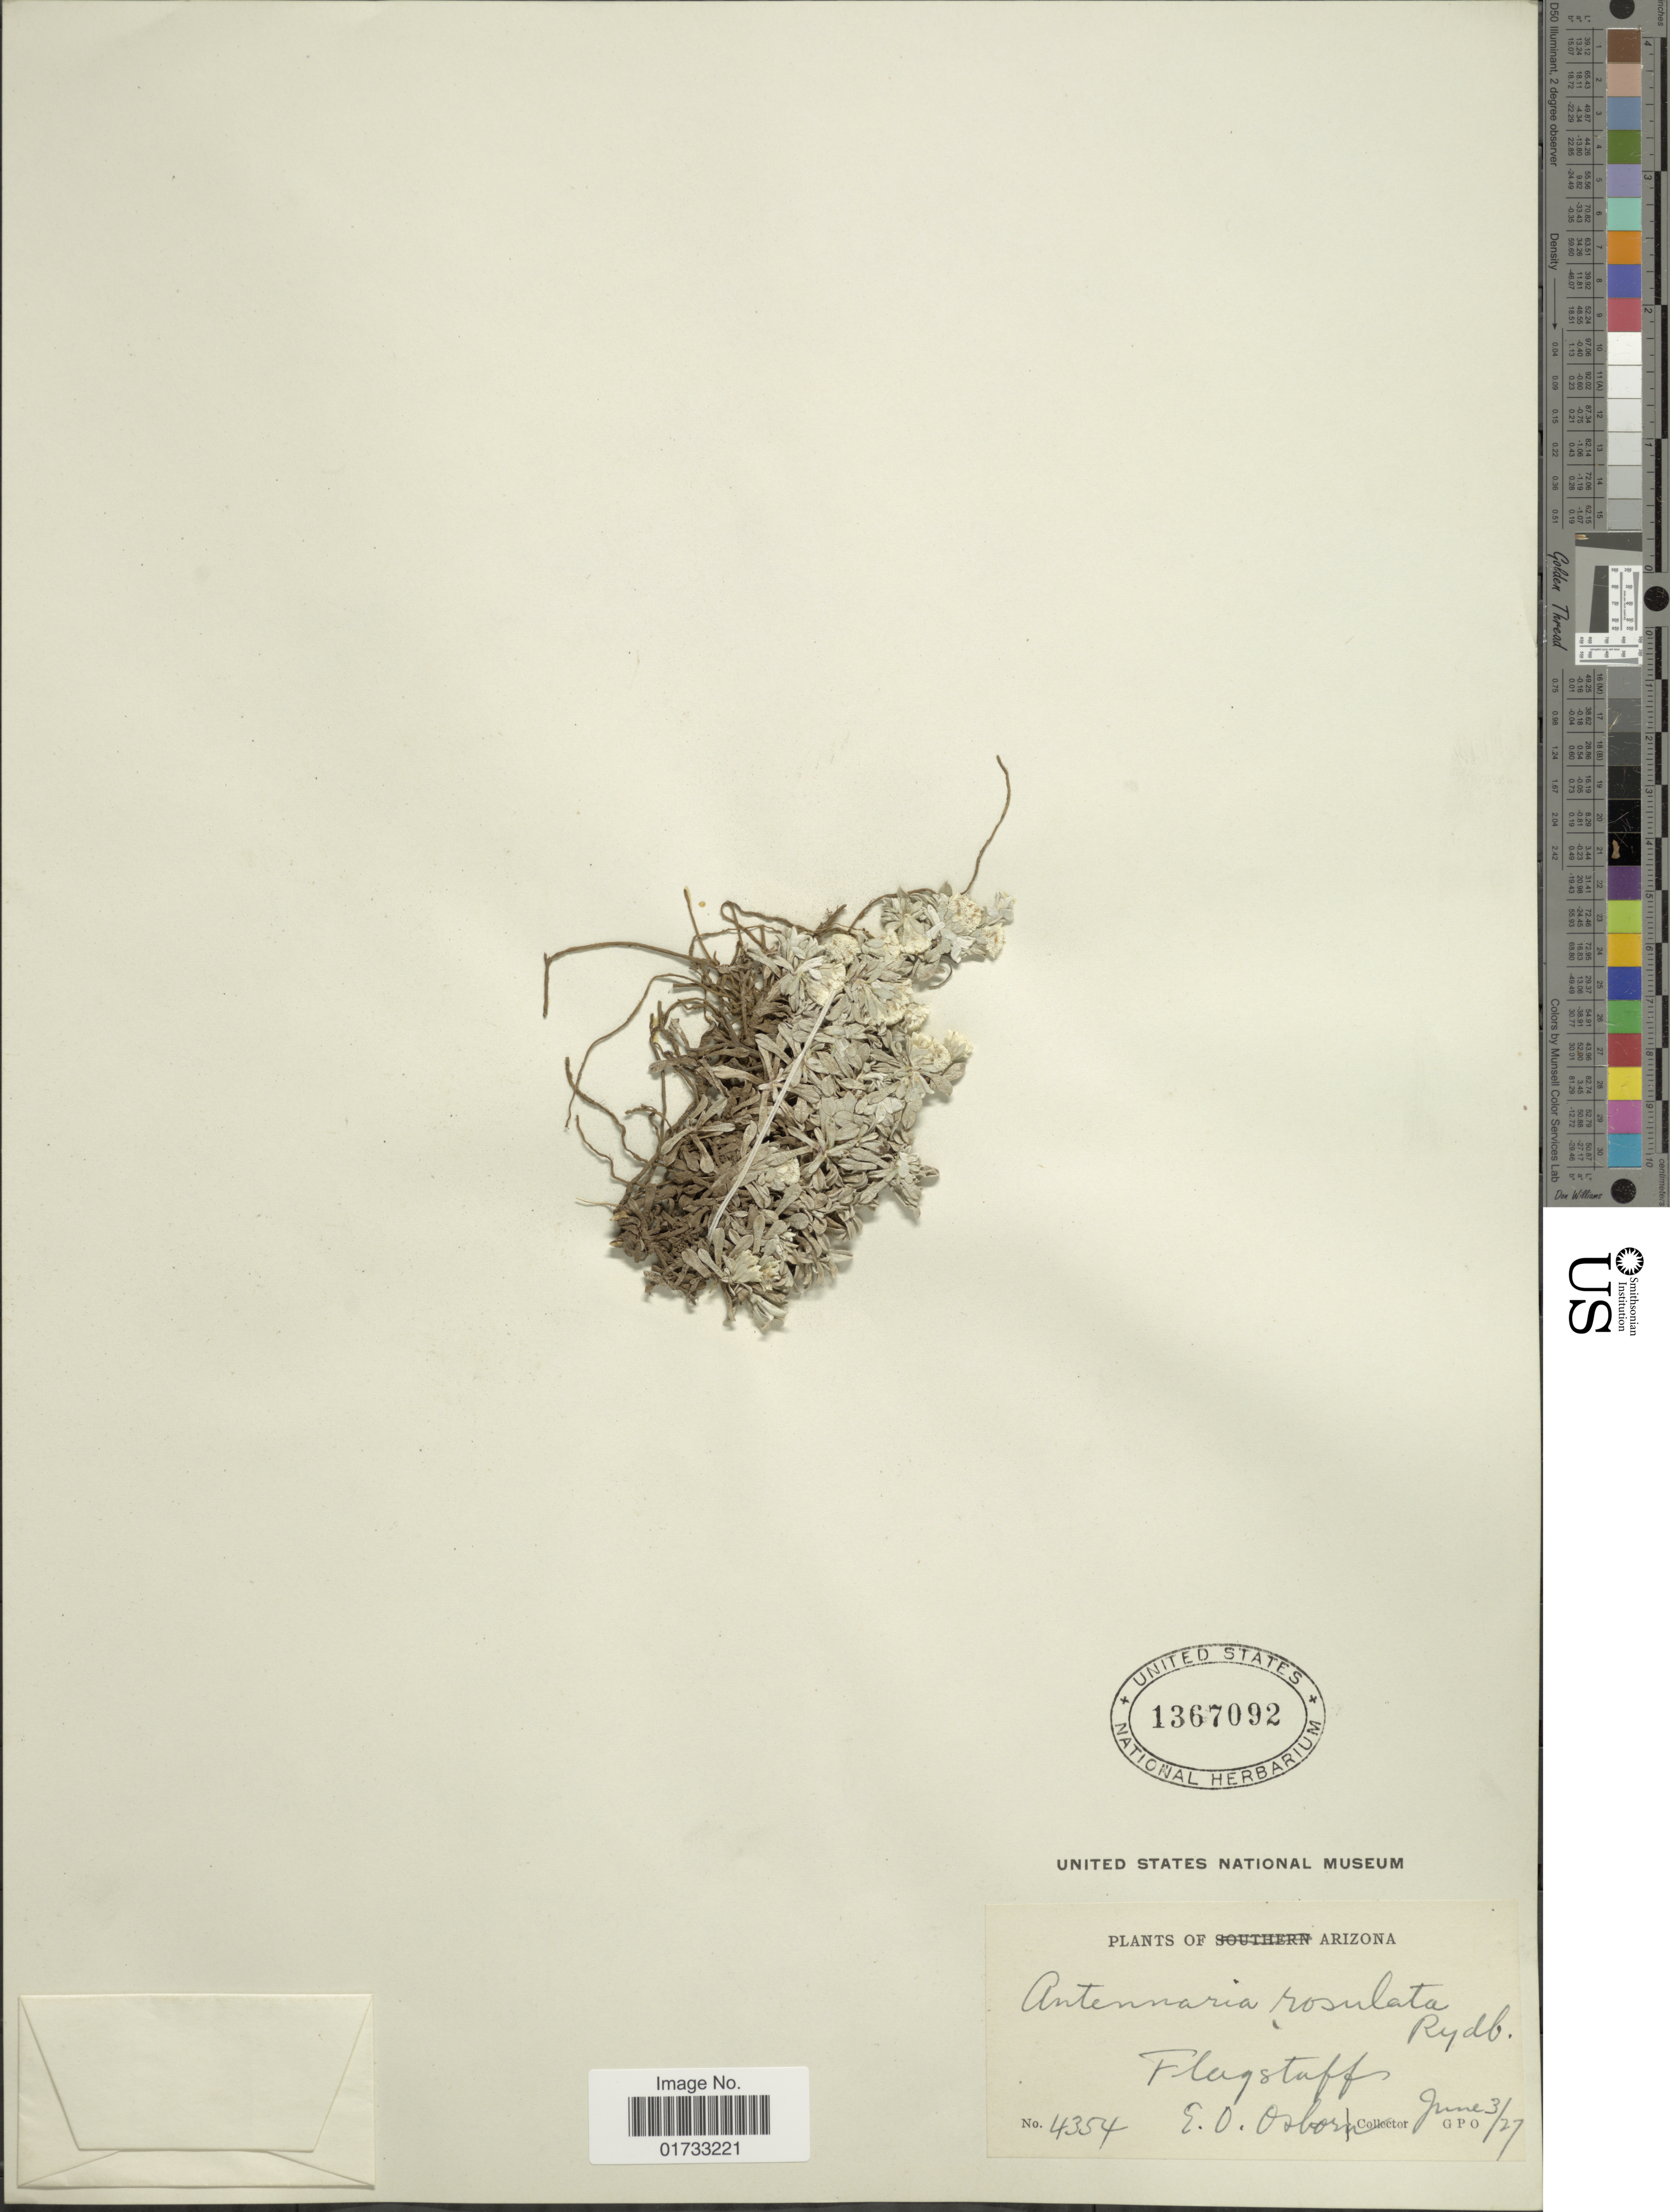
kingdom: Plantae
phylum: Tracheophyta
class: Magnoliopsida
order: Asterales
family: Asteraceae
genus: Antennaria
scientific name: Antennaria rosulata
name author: Rydb.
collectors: E. Osborn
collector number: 4354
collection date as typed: Transcribed d/m/y: 3/6/27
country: United States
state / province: Arizona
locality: Flagstaff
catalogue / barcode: US 1367092